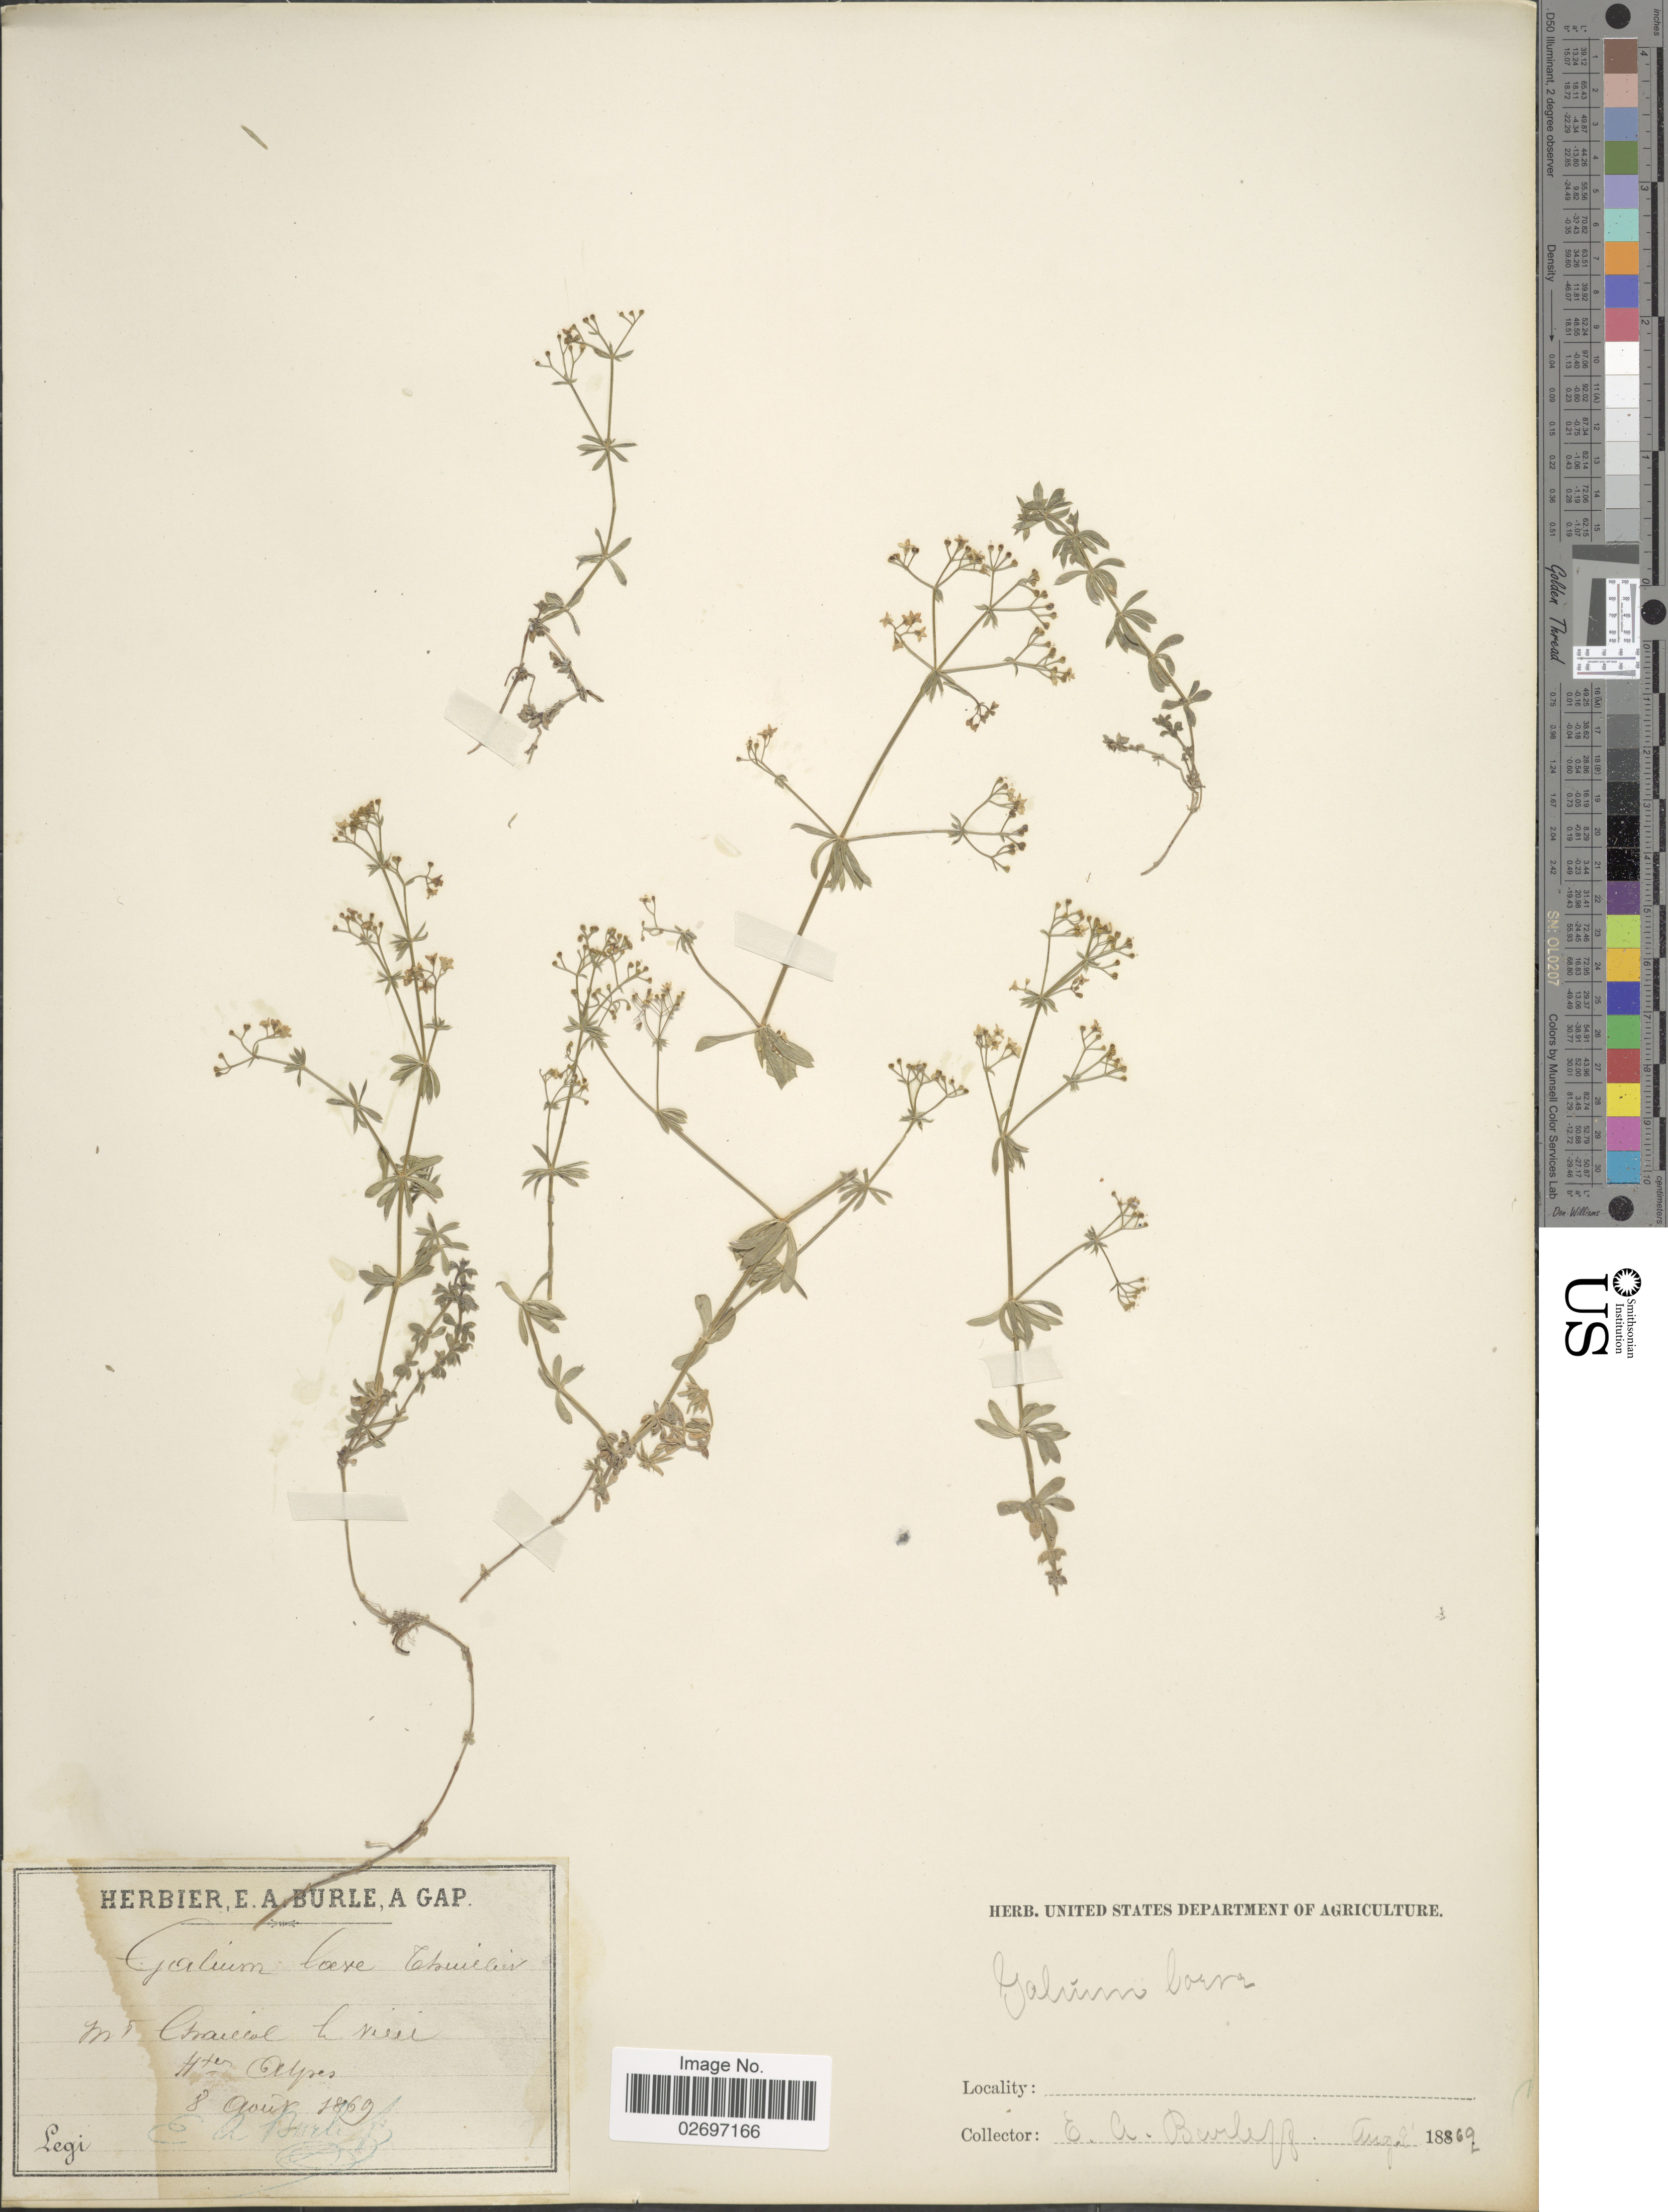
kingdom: Plantae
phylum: Tracheophyta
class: Magnoliopsida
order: Gentianales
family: Rubiaceae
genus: Galium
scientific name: Galium laeve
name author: Thuill.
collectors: E. Burle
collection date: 1869-08-08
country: France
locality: Mt. Craiccol L. Vieei Iter Alpes [interpreted]